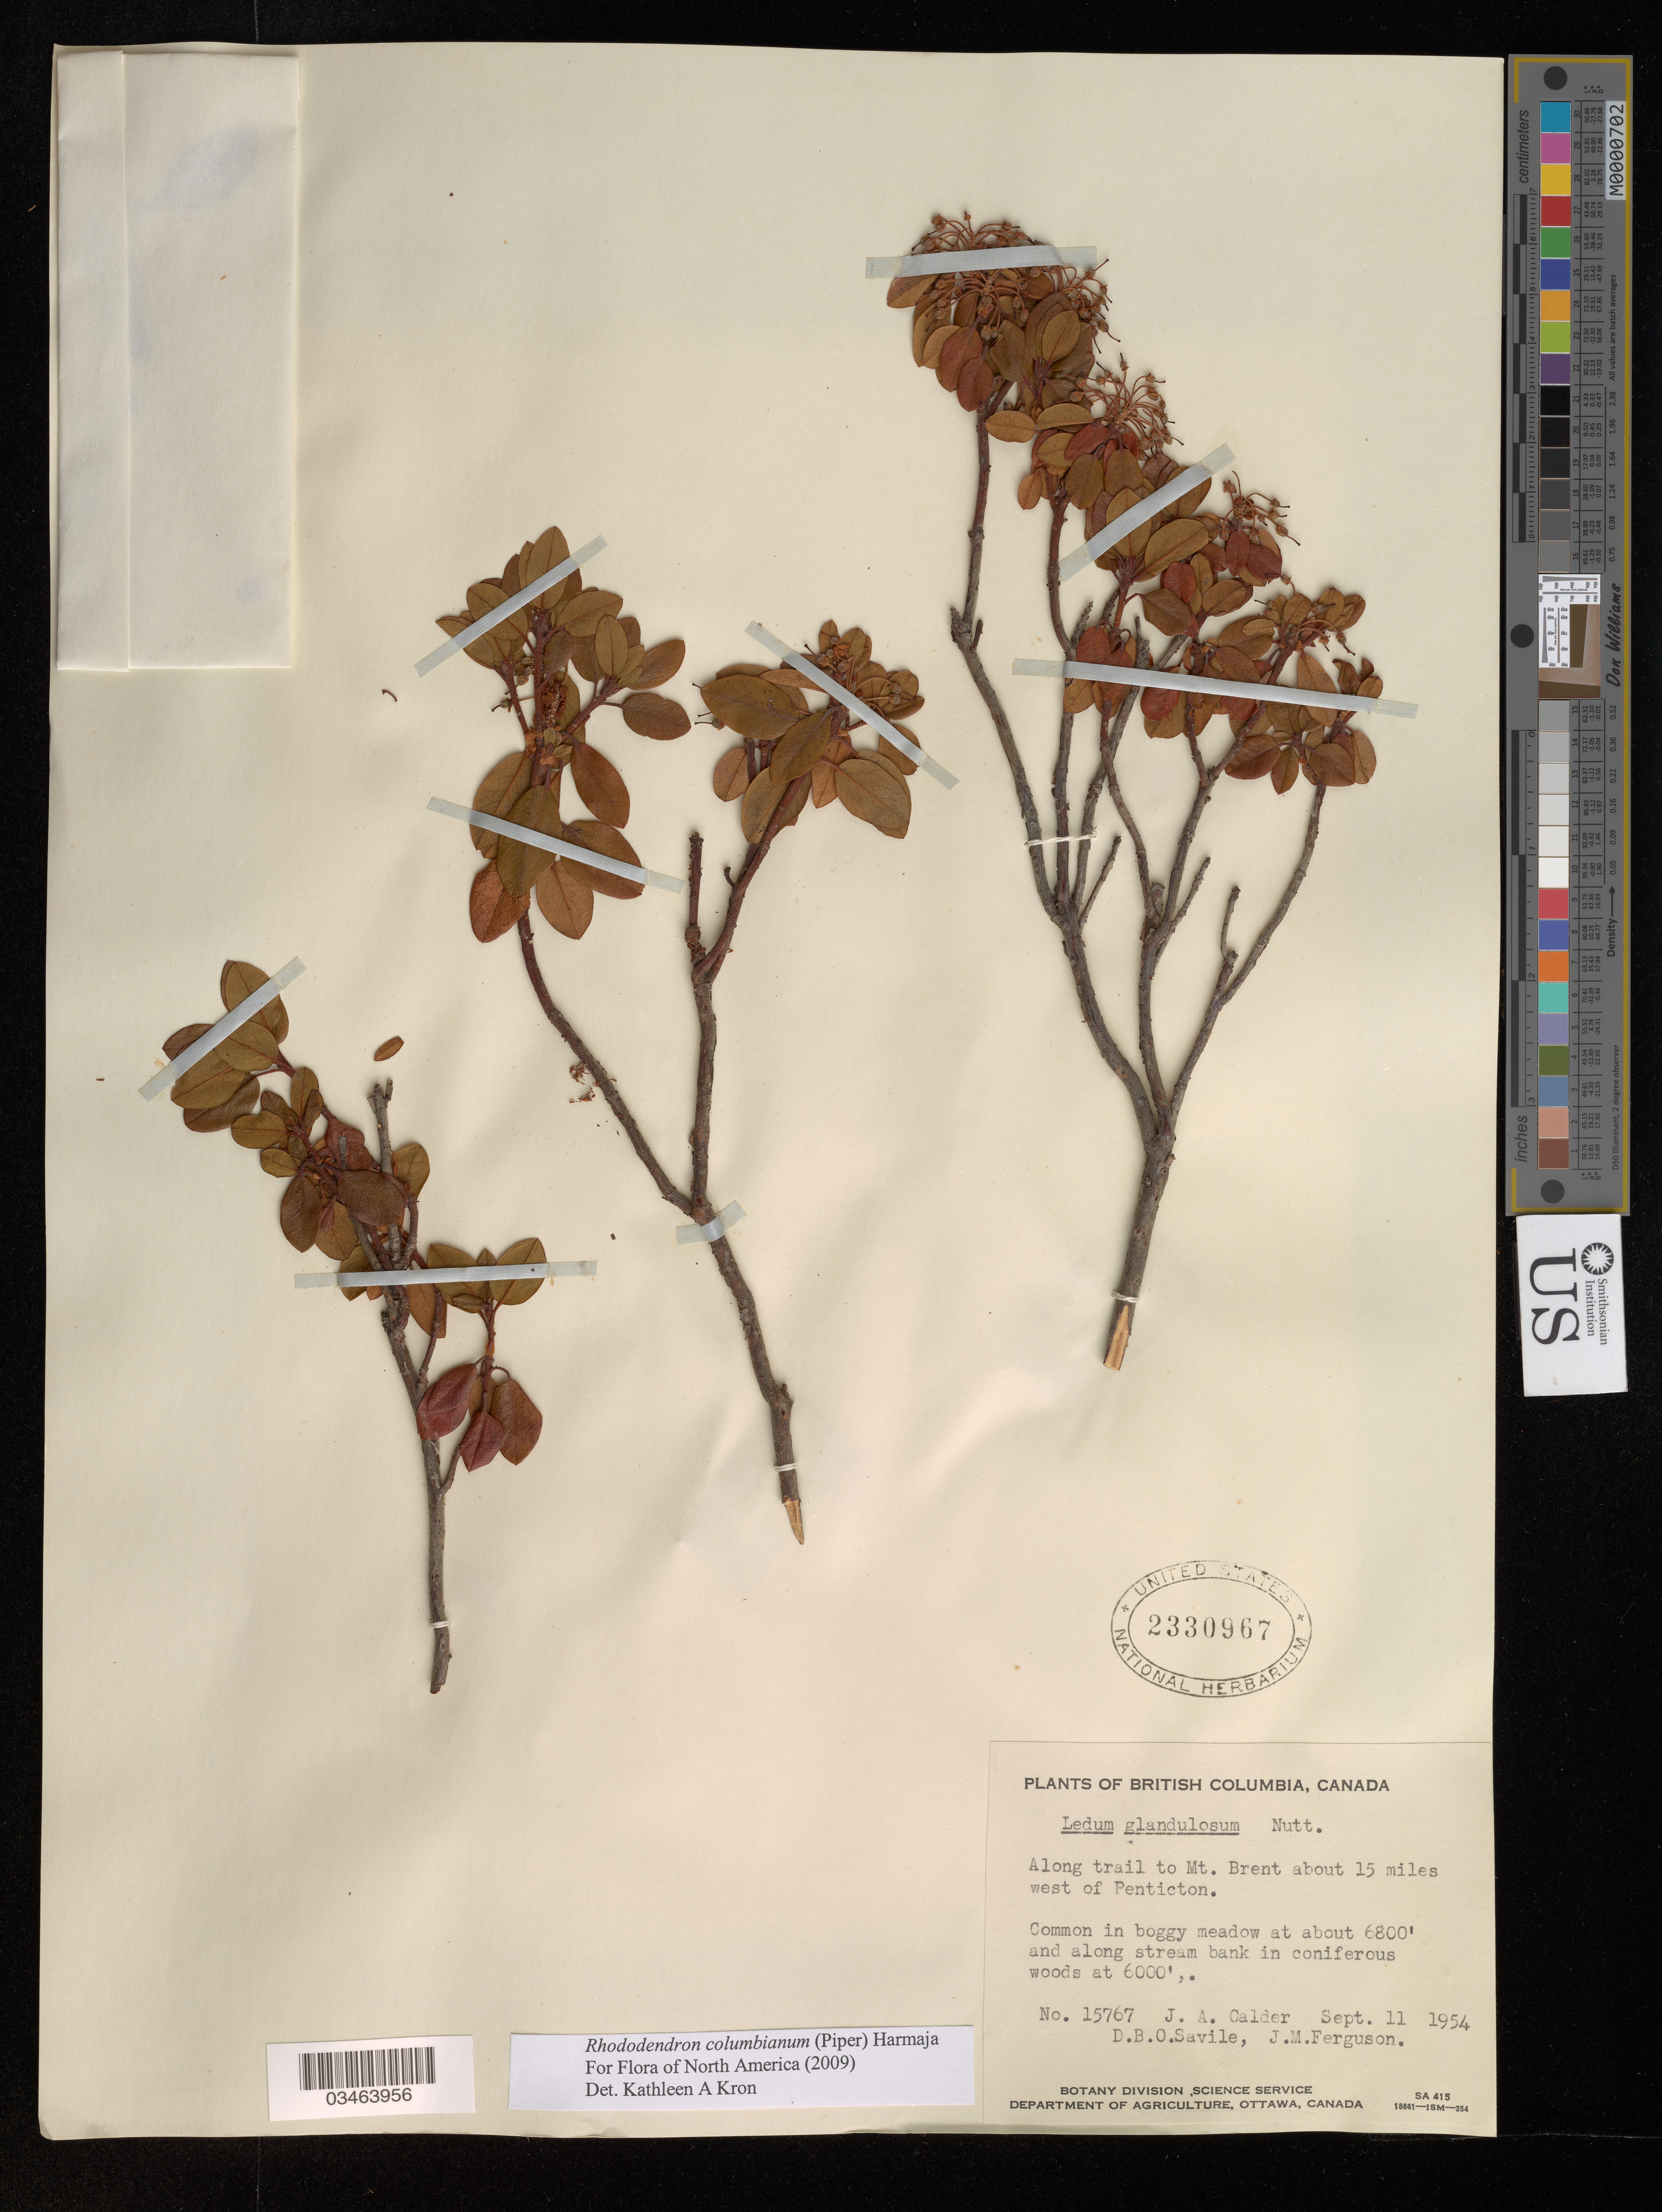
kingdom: Plantae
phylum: Tracheophyta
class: Magnoliopsida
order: Ericales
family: Ericaceae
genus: Rhododendron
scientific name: Rhododendron columbianum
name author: (Piper) Harmaja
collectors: J. A. Calder & D. Savile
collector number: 15767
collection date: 1954-09-11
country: Canada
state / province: British Columbia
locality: Along trail to Mt. Brent about 15 miles west of Penticton.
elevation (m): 1829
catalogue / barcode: US 2330967